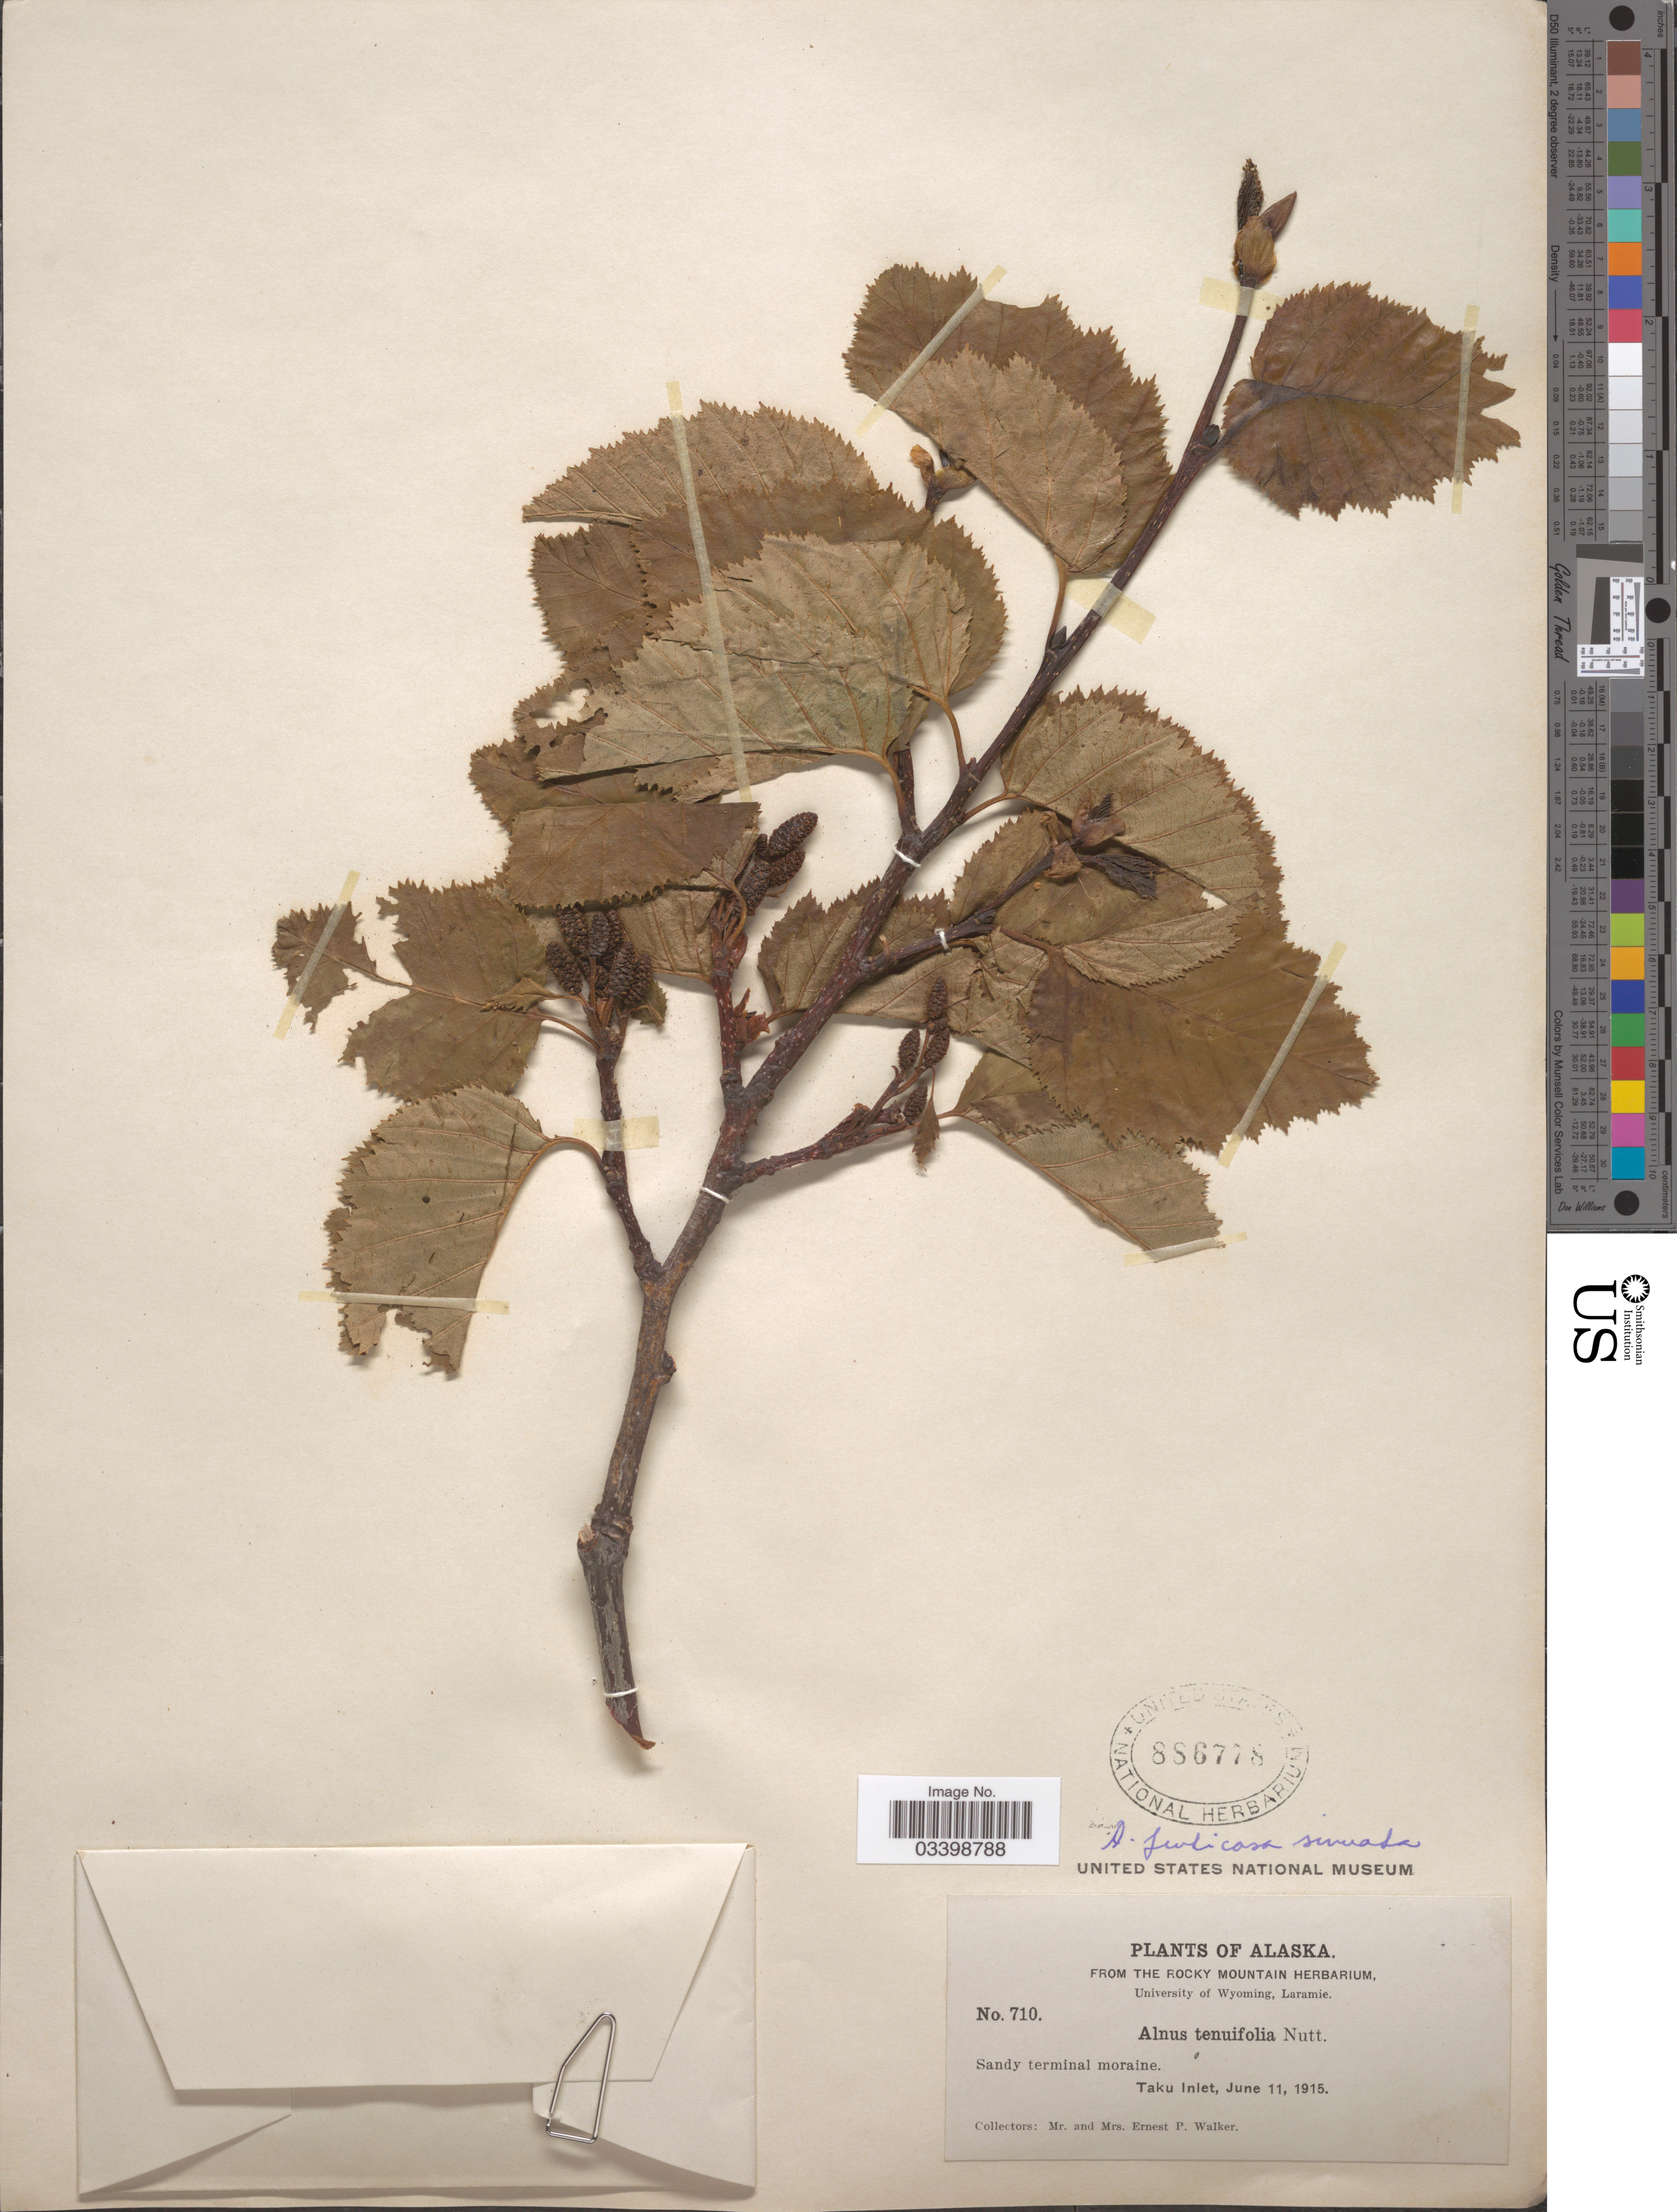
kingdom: Plantae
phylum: Tracheophyta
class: Magnoliopsida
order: Fagales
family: Betulaceae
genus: Alnus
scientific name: Alnus viridis subsp. sinuata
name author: Regel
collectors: E. P. Walker & E. Walker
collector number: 710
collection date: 1915-06-11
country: United States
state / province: Alaska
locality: Taku Inlet.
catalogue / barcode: US 886778